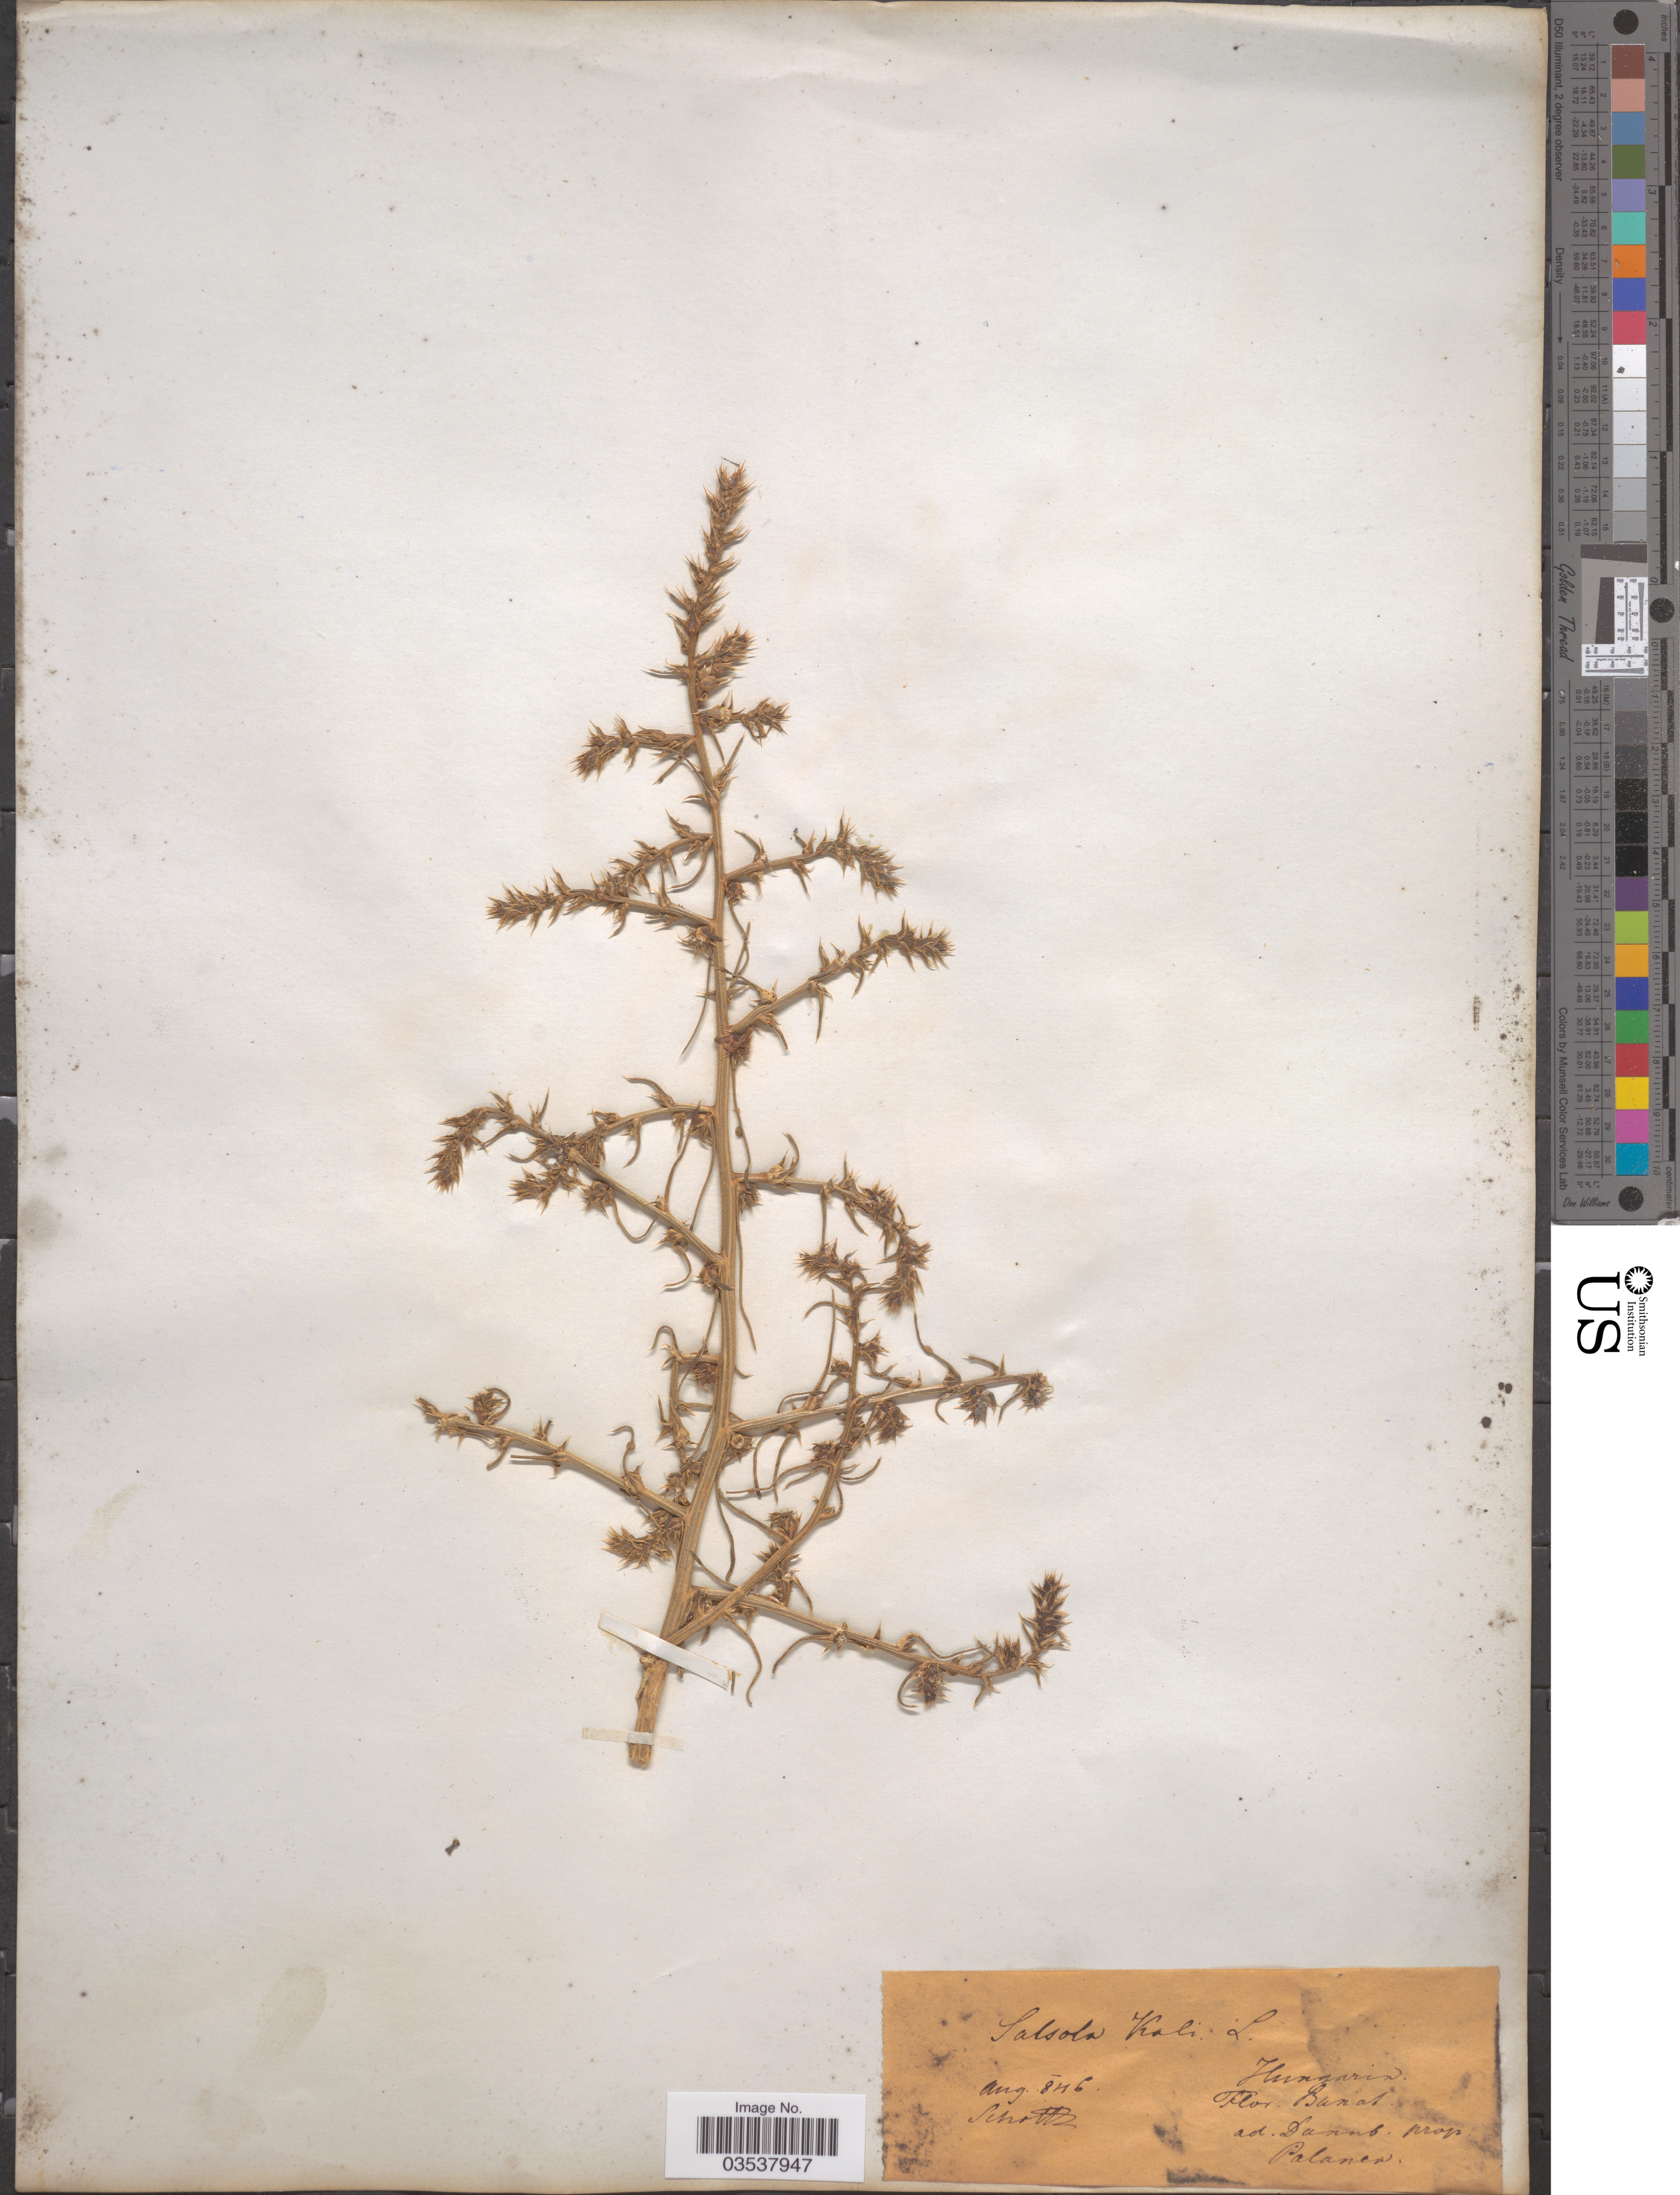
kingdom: Plantae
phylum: Tracheophyta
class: Magnoliopsida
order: Caryophyllales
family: Amaranthaceae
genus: Salsola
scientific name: Salsola kali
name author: L.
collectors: -. Schottz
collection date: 1846-08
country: Hungary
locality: Bunat. Ad. Danub. prop. Palanea.